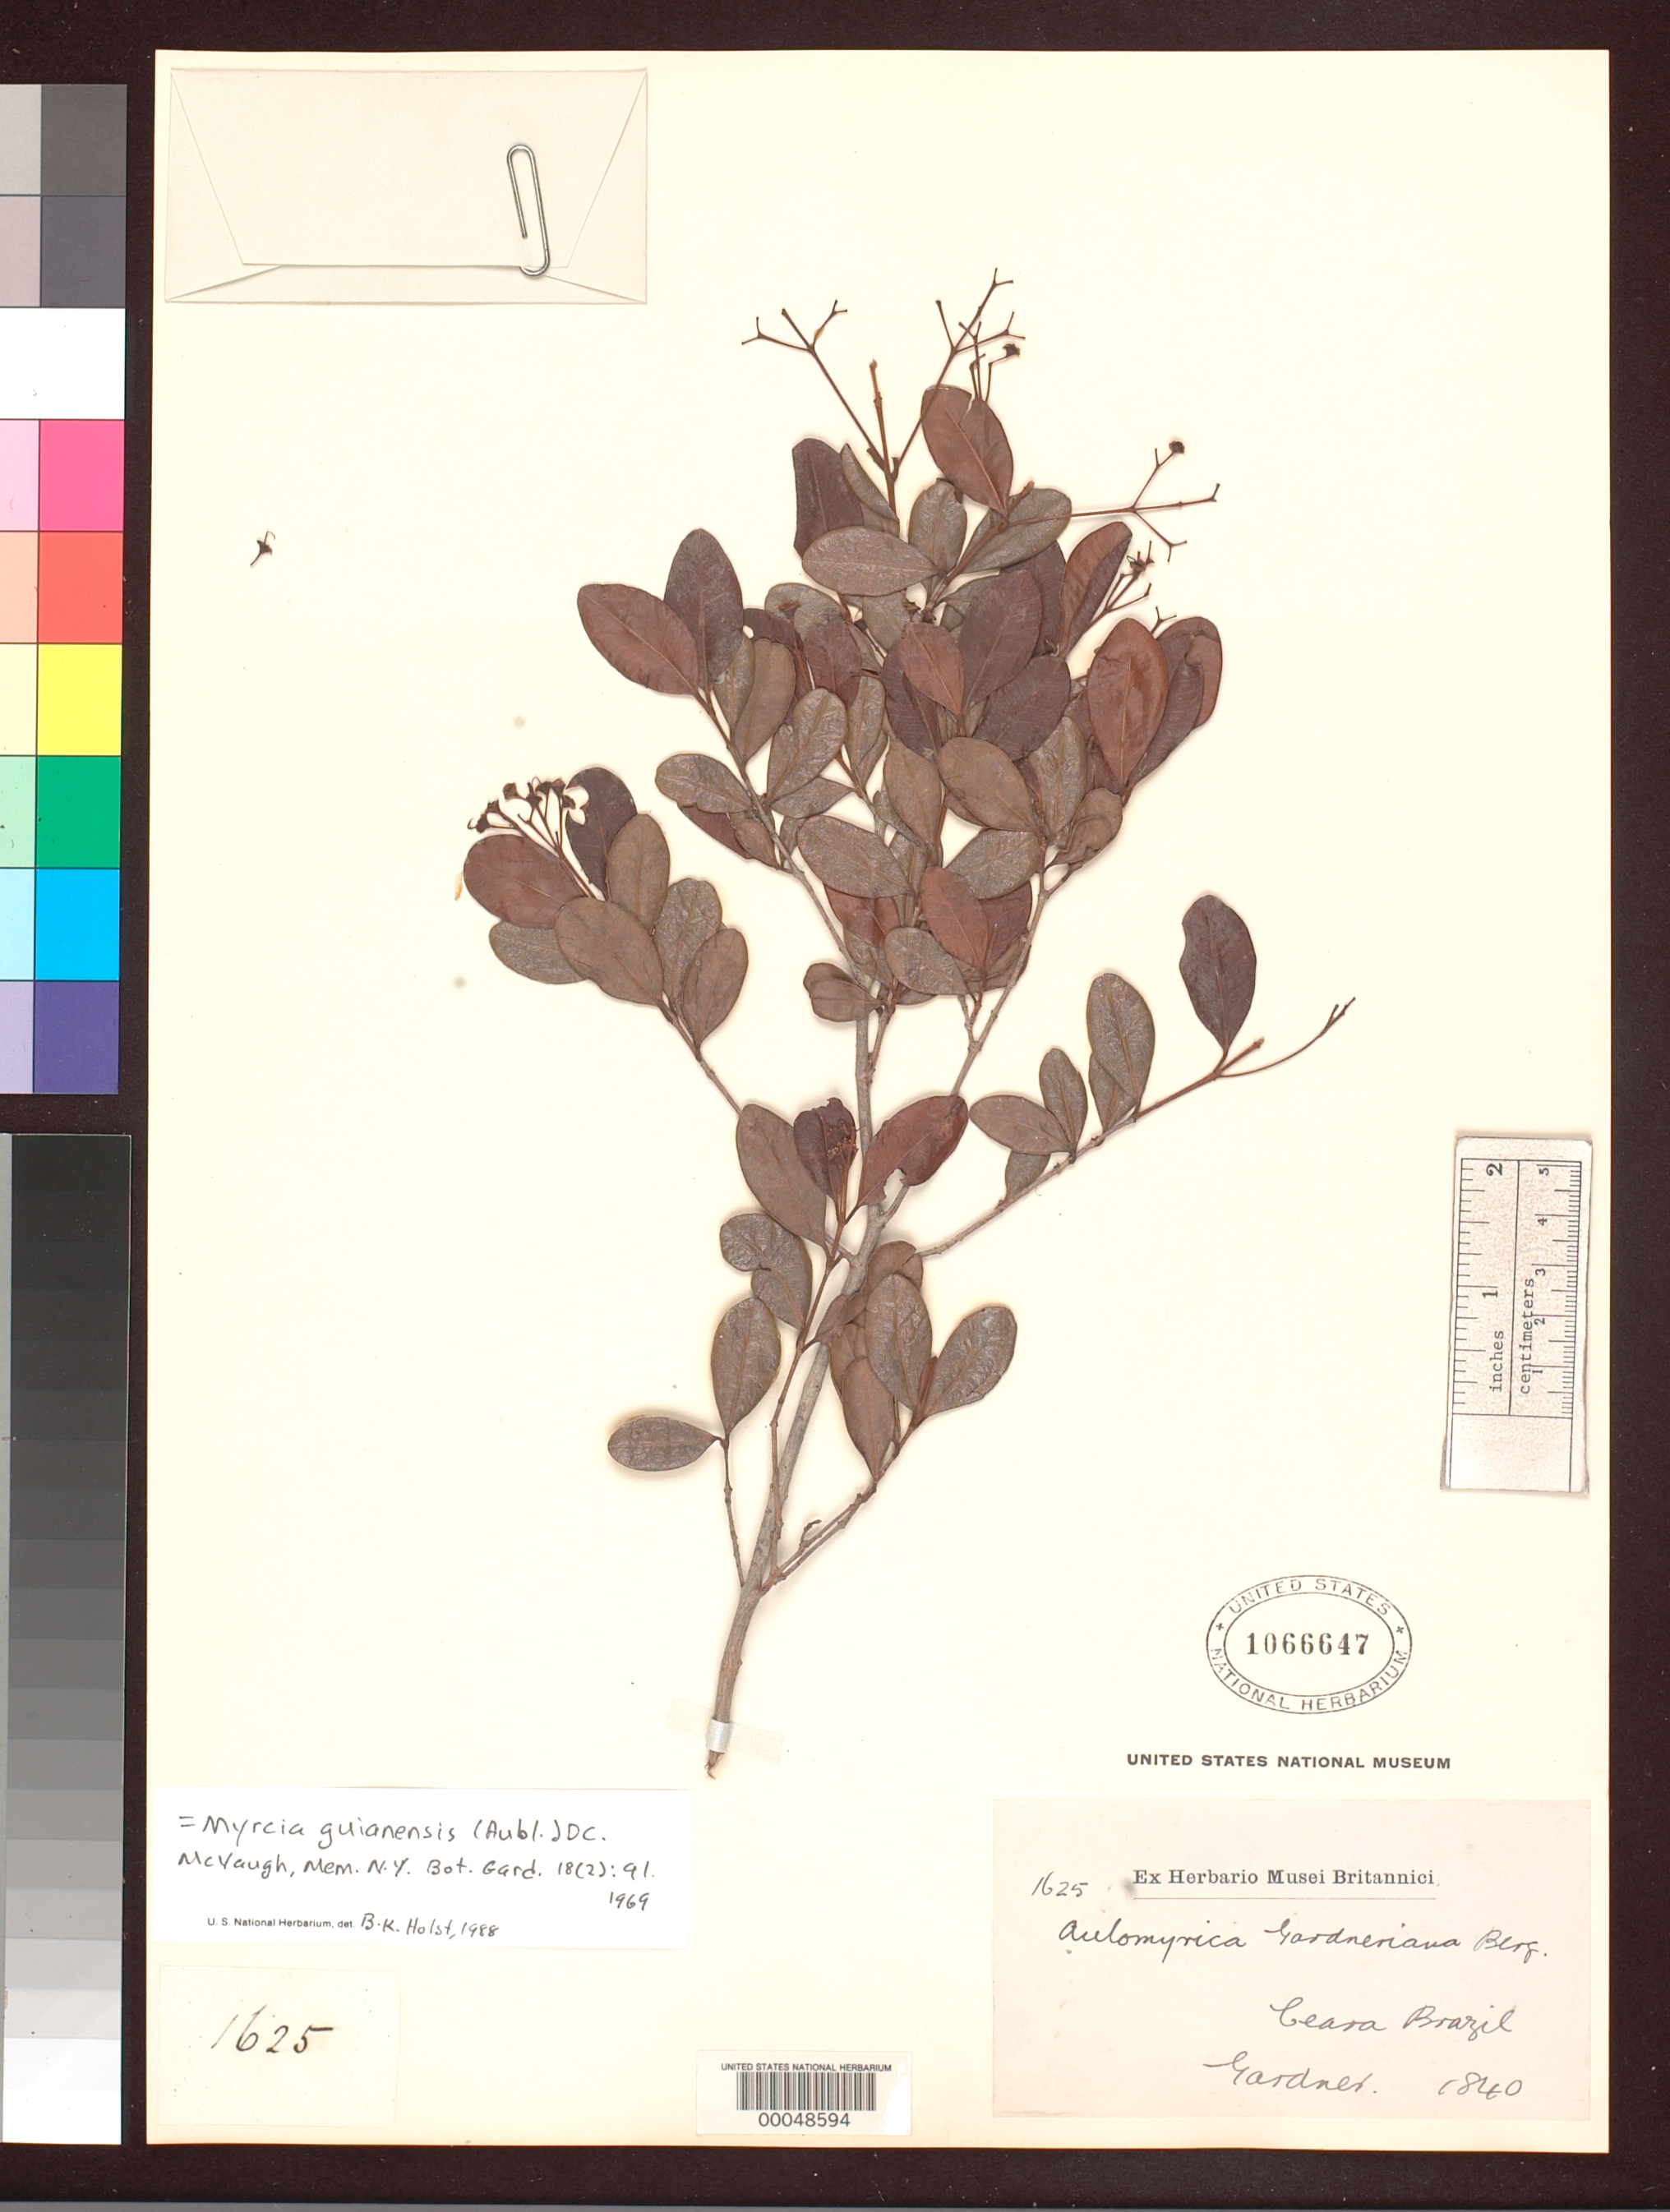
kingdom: Plantae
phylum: Tracheophyta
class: Magnoliopsida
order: Myrtales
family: Myrtaceae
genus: Aulomyrcia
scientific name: Aulomyrcia gardneriana var. virescens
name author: O. Berg in Mart.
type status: Isotype; Isosyntype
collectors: G. Gardner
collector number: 1625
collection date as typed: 1840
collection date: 1840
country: Brazil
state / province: Ceará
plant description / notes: Aulomyrcia gardneriana O. Berg was described with two varieties (var. virescens & var. caerulescens), neither clearly the typical variety; types of both varieties are thus also the types of the species. Myrcia renatoana Mattos nom. nov. (non Myrcia gardneriana O. Berg) replaces the specific name and is typified by the same set of specimens. The specimens are filed in the type herbarium under the two varietal names, respectively.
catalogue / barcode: US 1066647